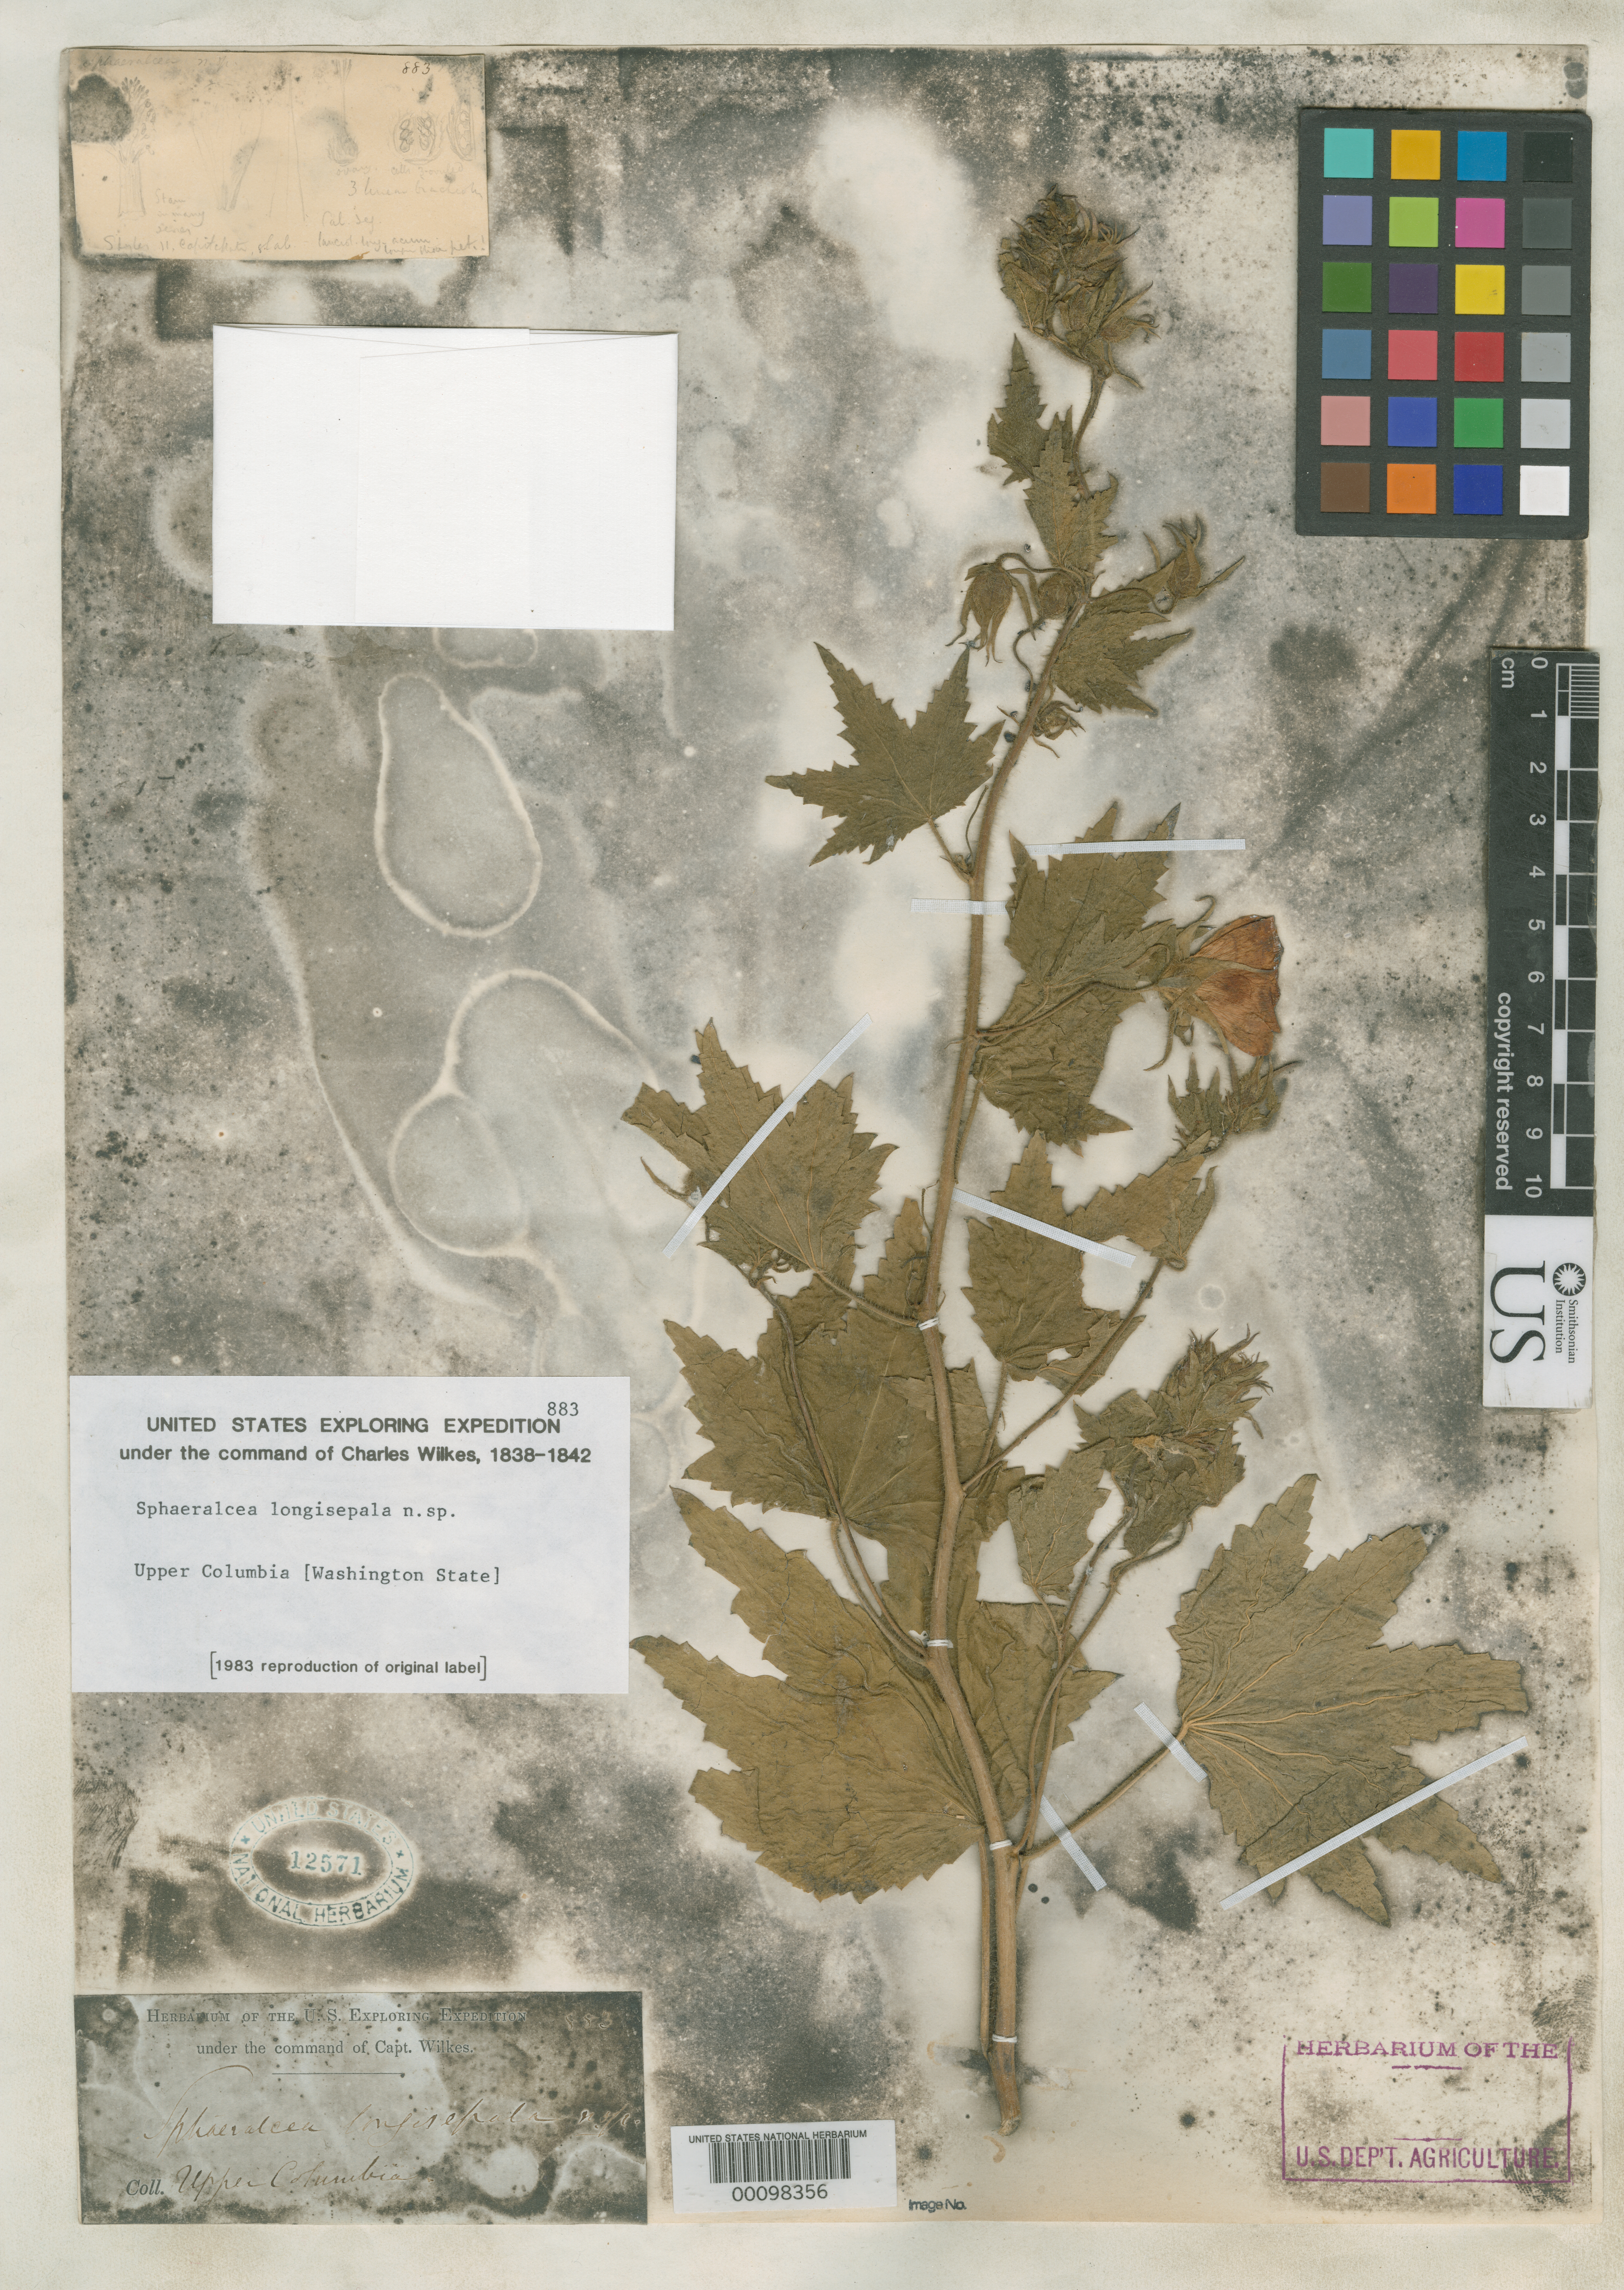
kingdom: Plantae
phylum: Tracheophyta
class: Magnoliopsida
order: Malvales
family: Malvaceae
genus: Sphaeralcea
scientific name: Sphaeralcea longisepala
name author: Torr. in Wilkes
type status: Type Collection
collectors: Wilkes Explor. Exped.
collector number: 883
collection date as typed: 1838 to -- --- 1842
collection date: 1838/1842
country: United States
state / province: Washington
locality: Upper Columbia.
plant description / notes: This sheet possibly to be considered the holotype.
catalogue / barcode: US 12571